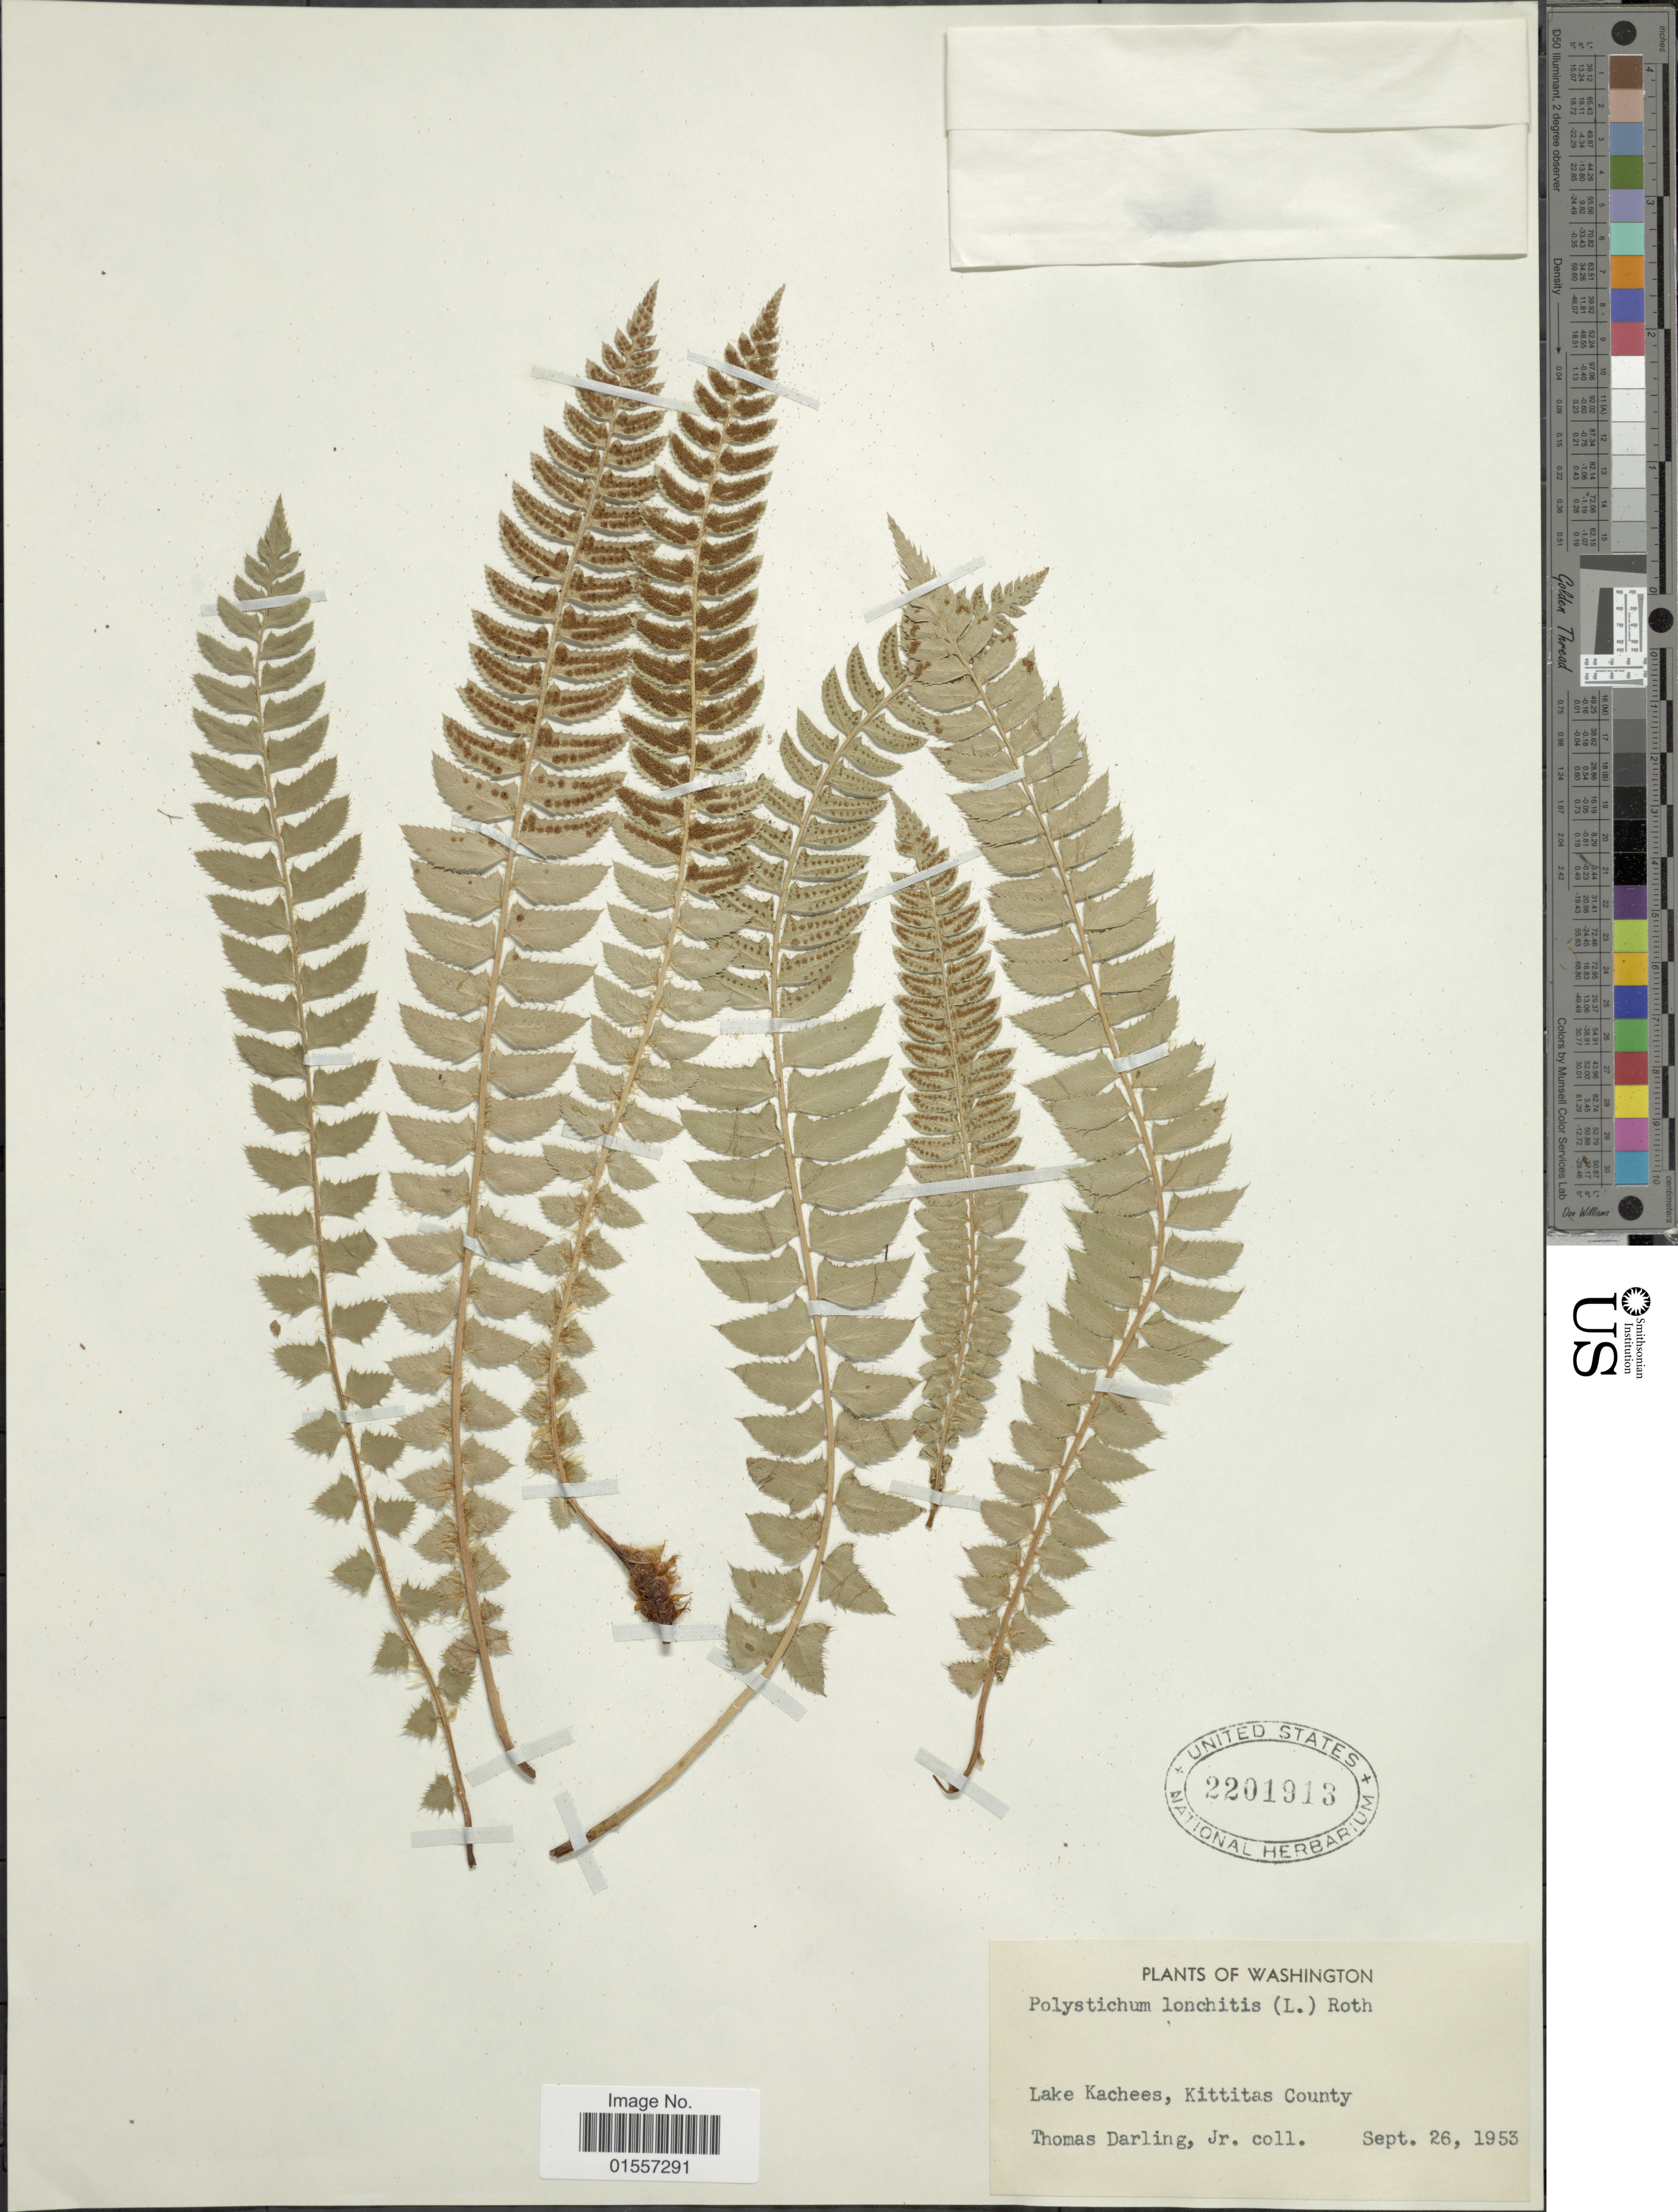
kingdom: Plantae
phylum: Tracheophyta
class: Polypodiopsida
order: Polypodiales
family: Dryopteridaceae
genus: Polystichum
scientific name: Polystichum lonchitis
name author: (Roth) L.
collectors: T. Darling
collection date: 1953-09-26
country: United States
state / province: Washington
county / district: Kittitas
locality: Lake Kachees, Kittitas County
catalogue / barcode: US 2201913